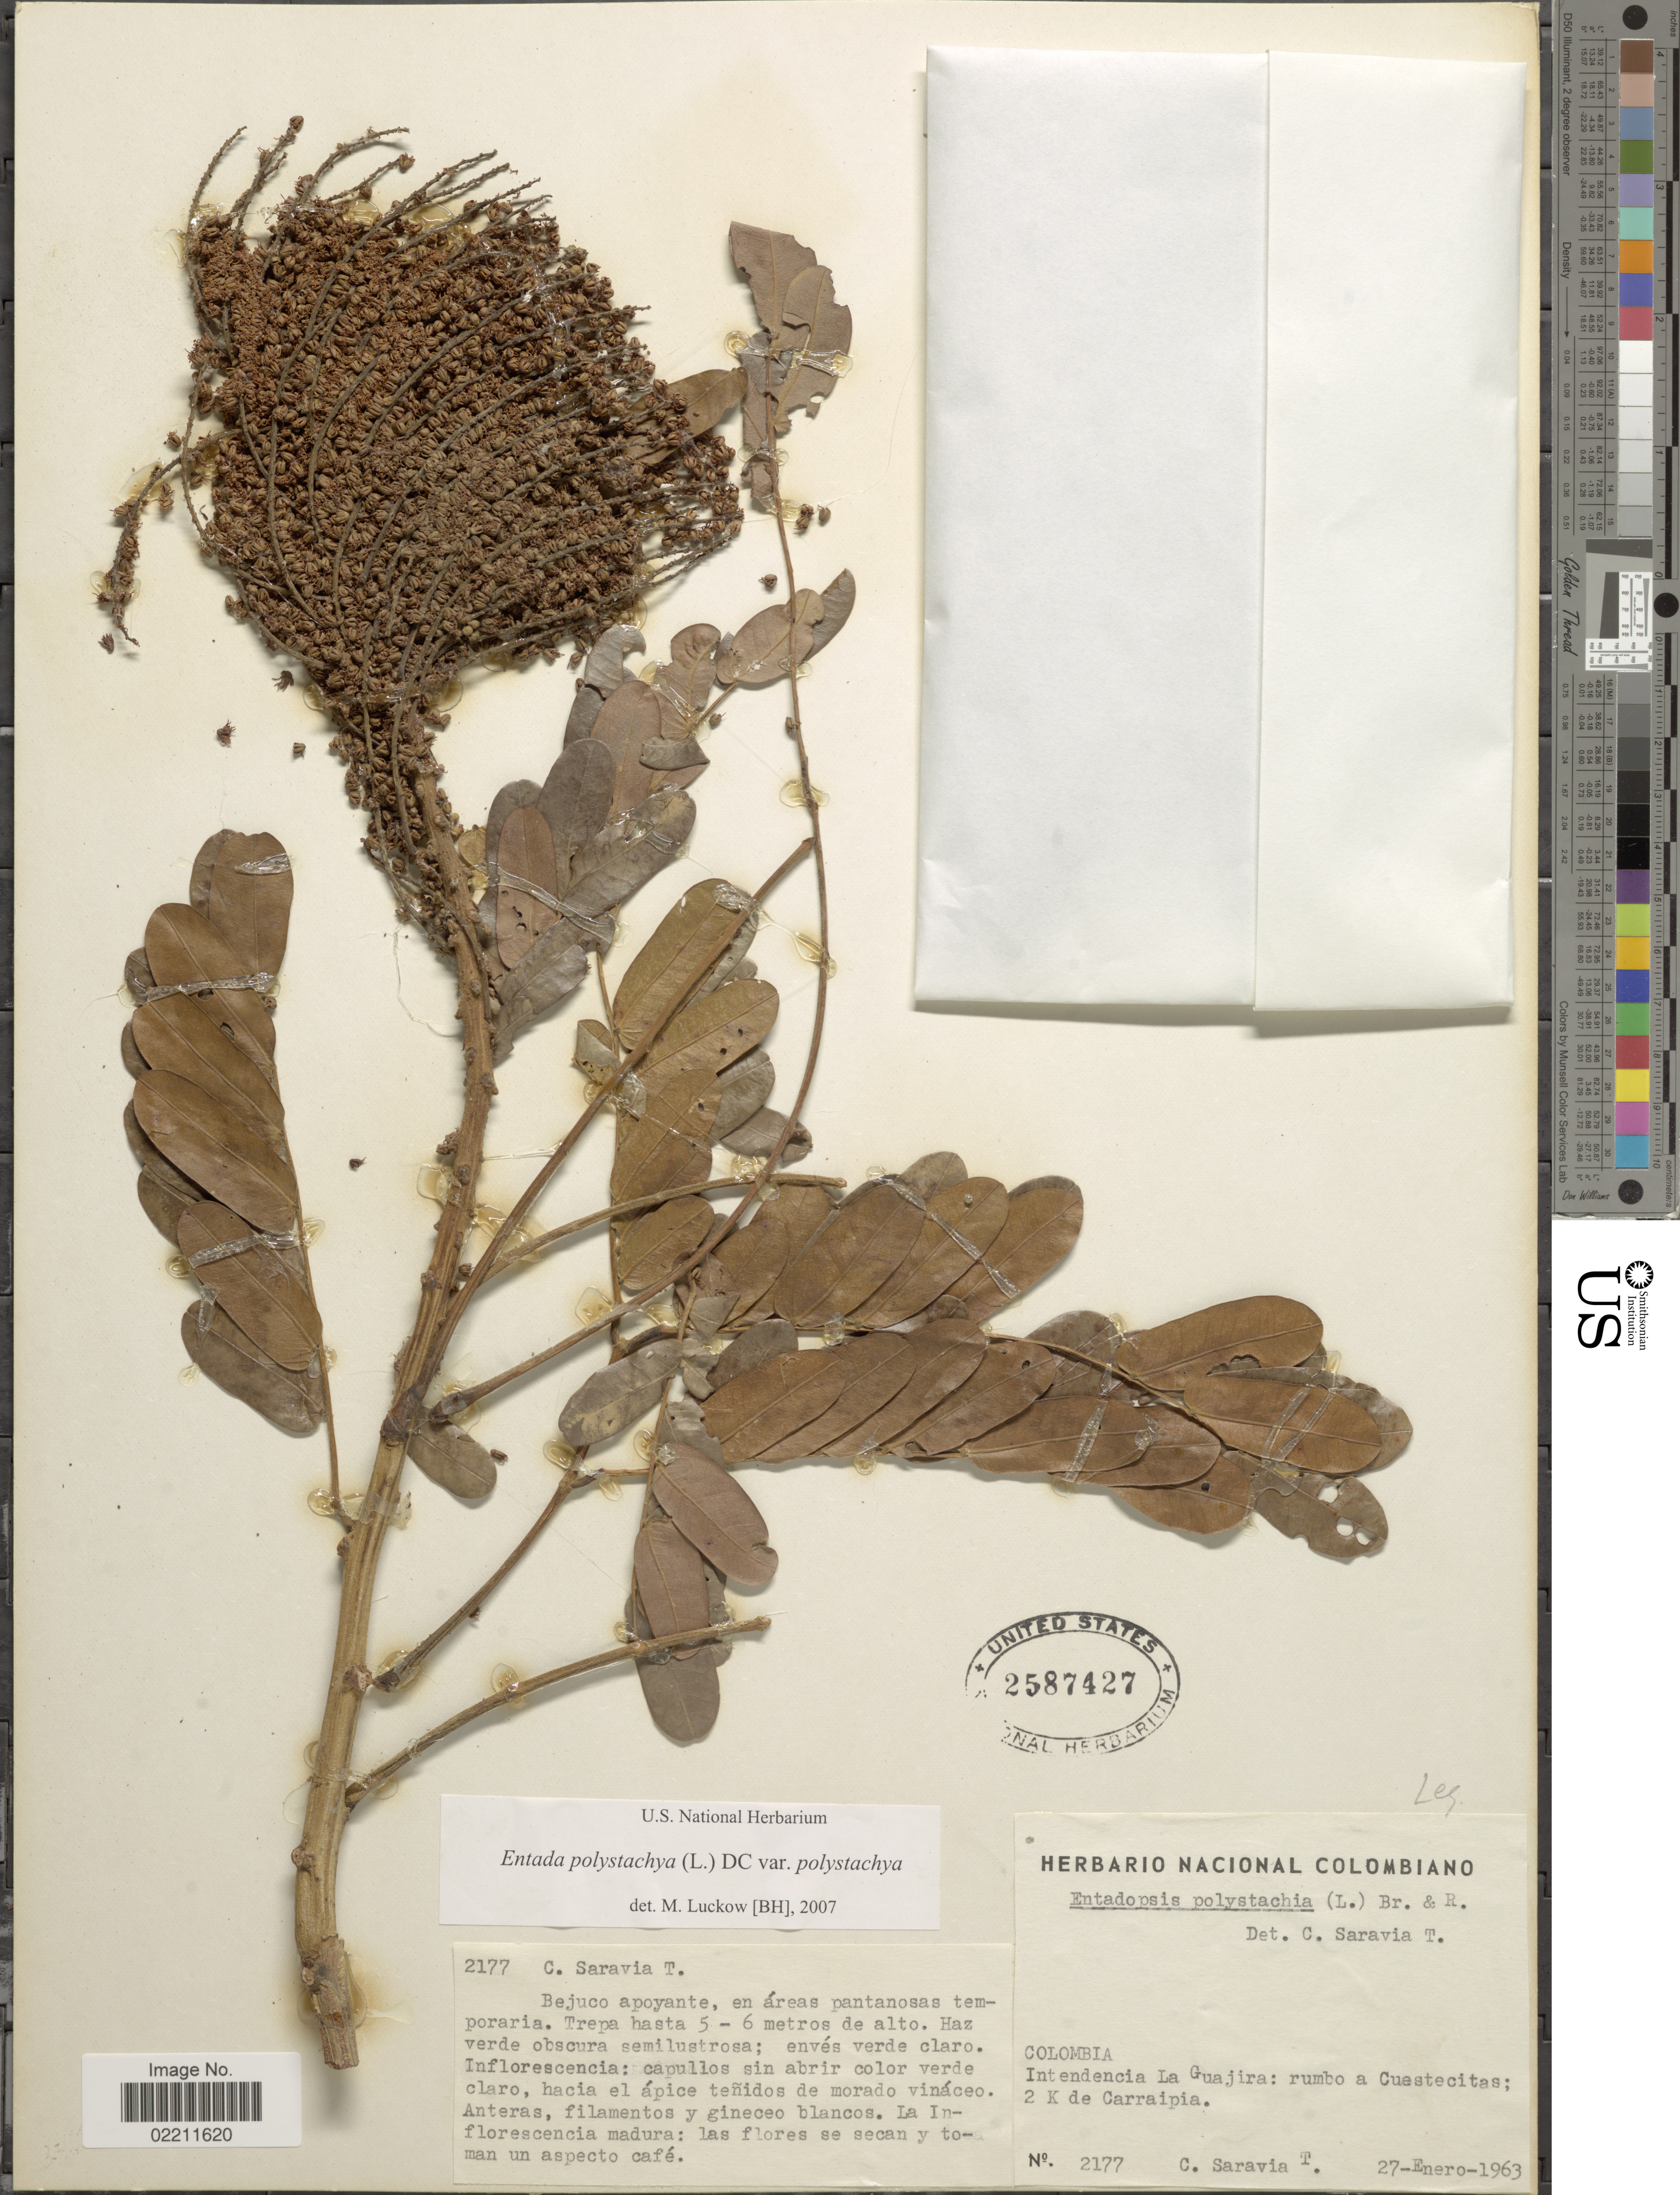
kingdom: Plantae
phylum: Tracheophyta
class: Magnoliopsida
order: Fabales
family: Fabaceae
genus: Entada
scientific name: Entada polystachya var. polystachya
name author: (L.) DC.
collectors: C. Saravia T.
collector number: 2177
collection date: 1963-01-27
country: Colombia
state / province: La Guajira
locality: Colombia, Intendencia La Guajiro: rumbo a Cuestecitas 2 K de Carraipia.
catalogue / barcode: US 2587427